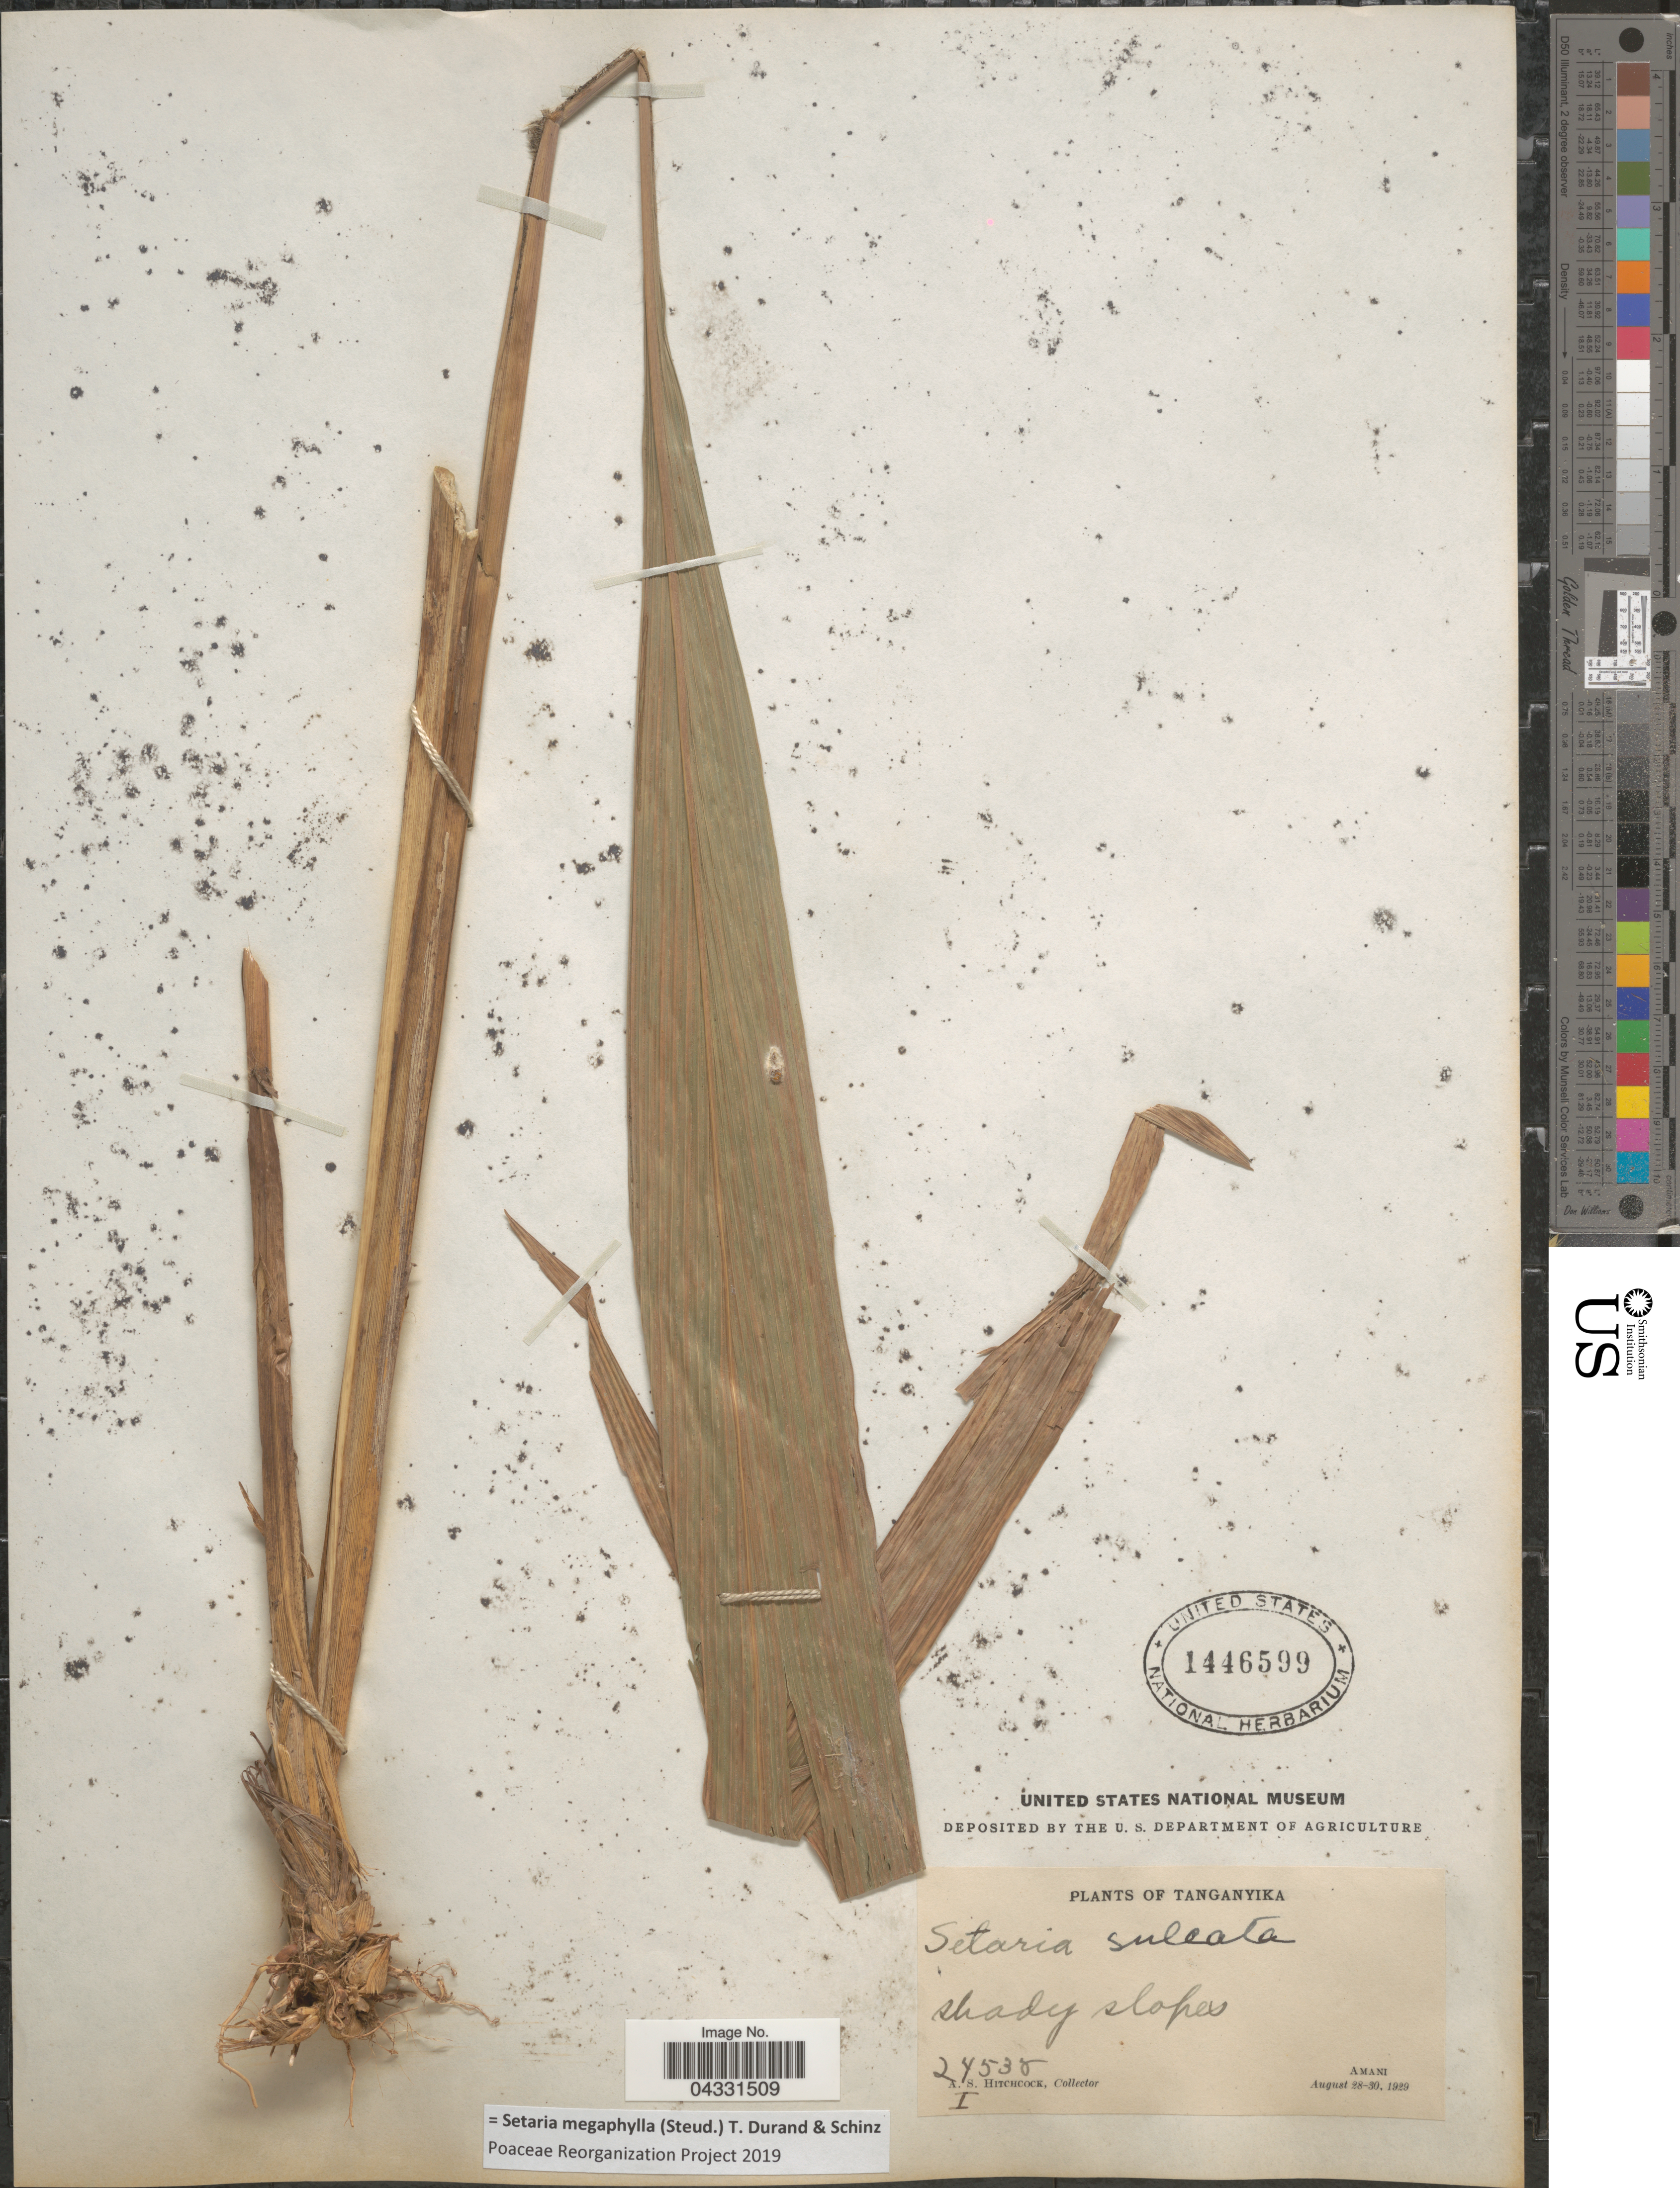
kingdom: Plantae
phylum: Tracheophyta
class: Liliopsida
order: Poales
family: Poaceae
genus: Setaria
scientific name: Setaria megaphylla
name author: (Steud.) Durieu & Schinz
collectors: A. S. Hitchcock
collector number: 24530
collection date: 1929-08-28/1929-08-30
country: Tanzania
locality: Tanganyika. Shady slopes. Amani.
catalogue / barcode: US 1446599